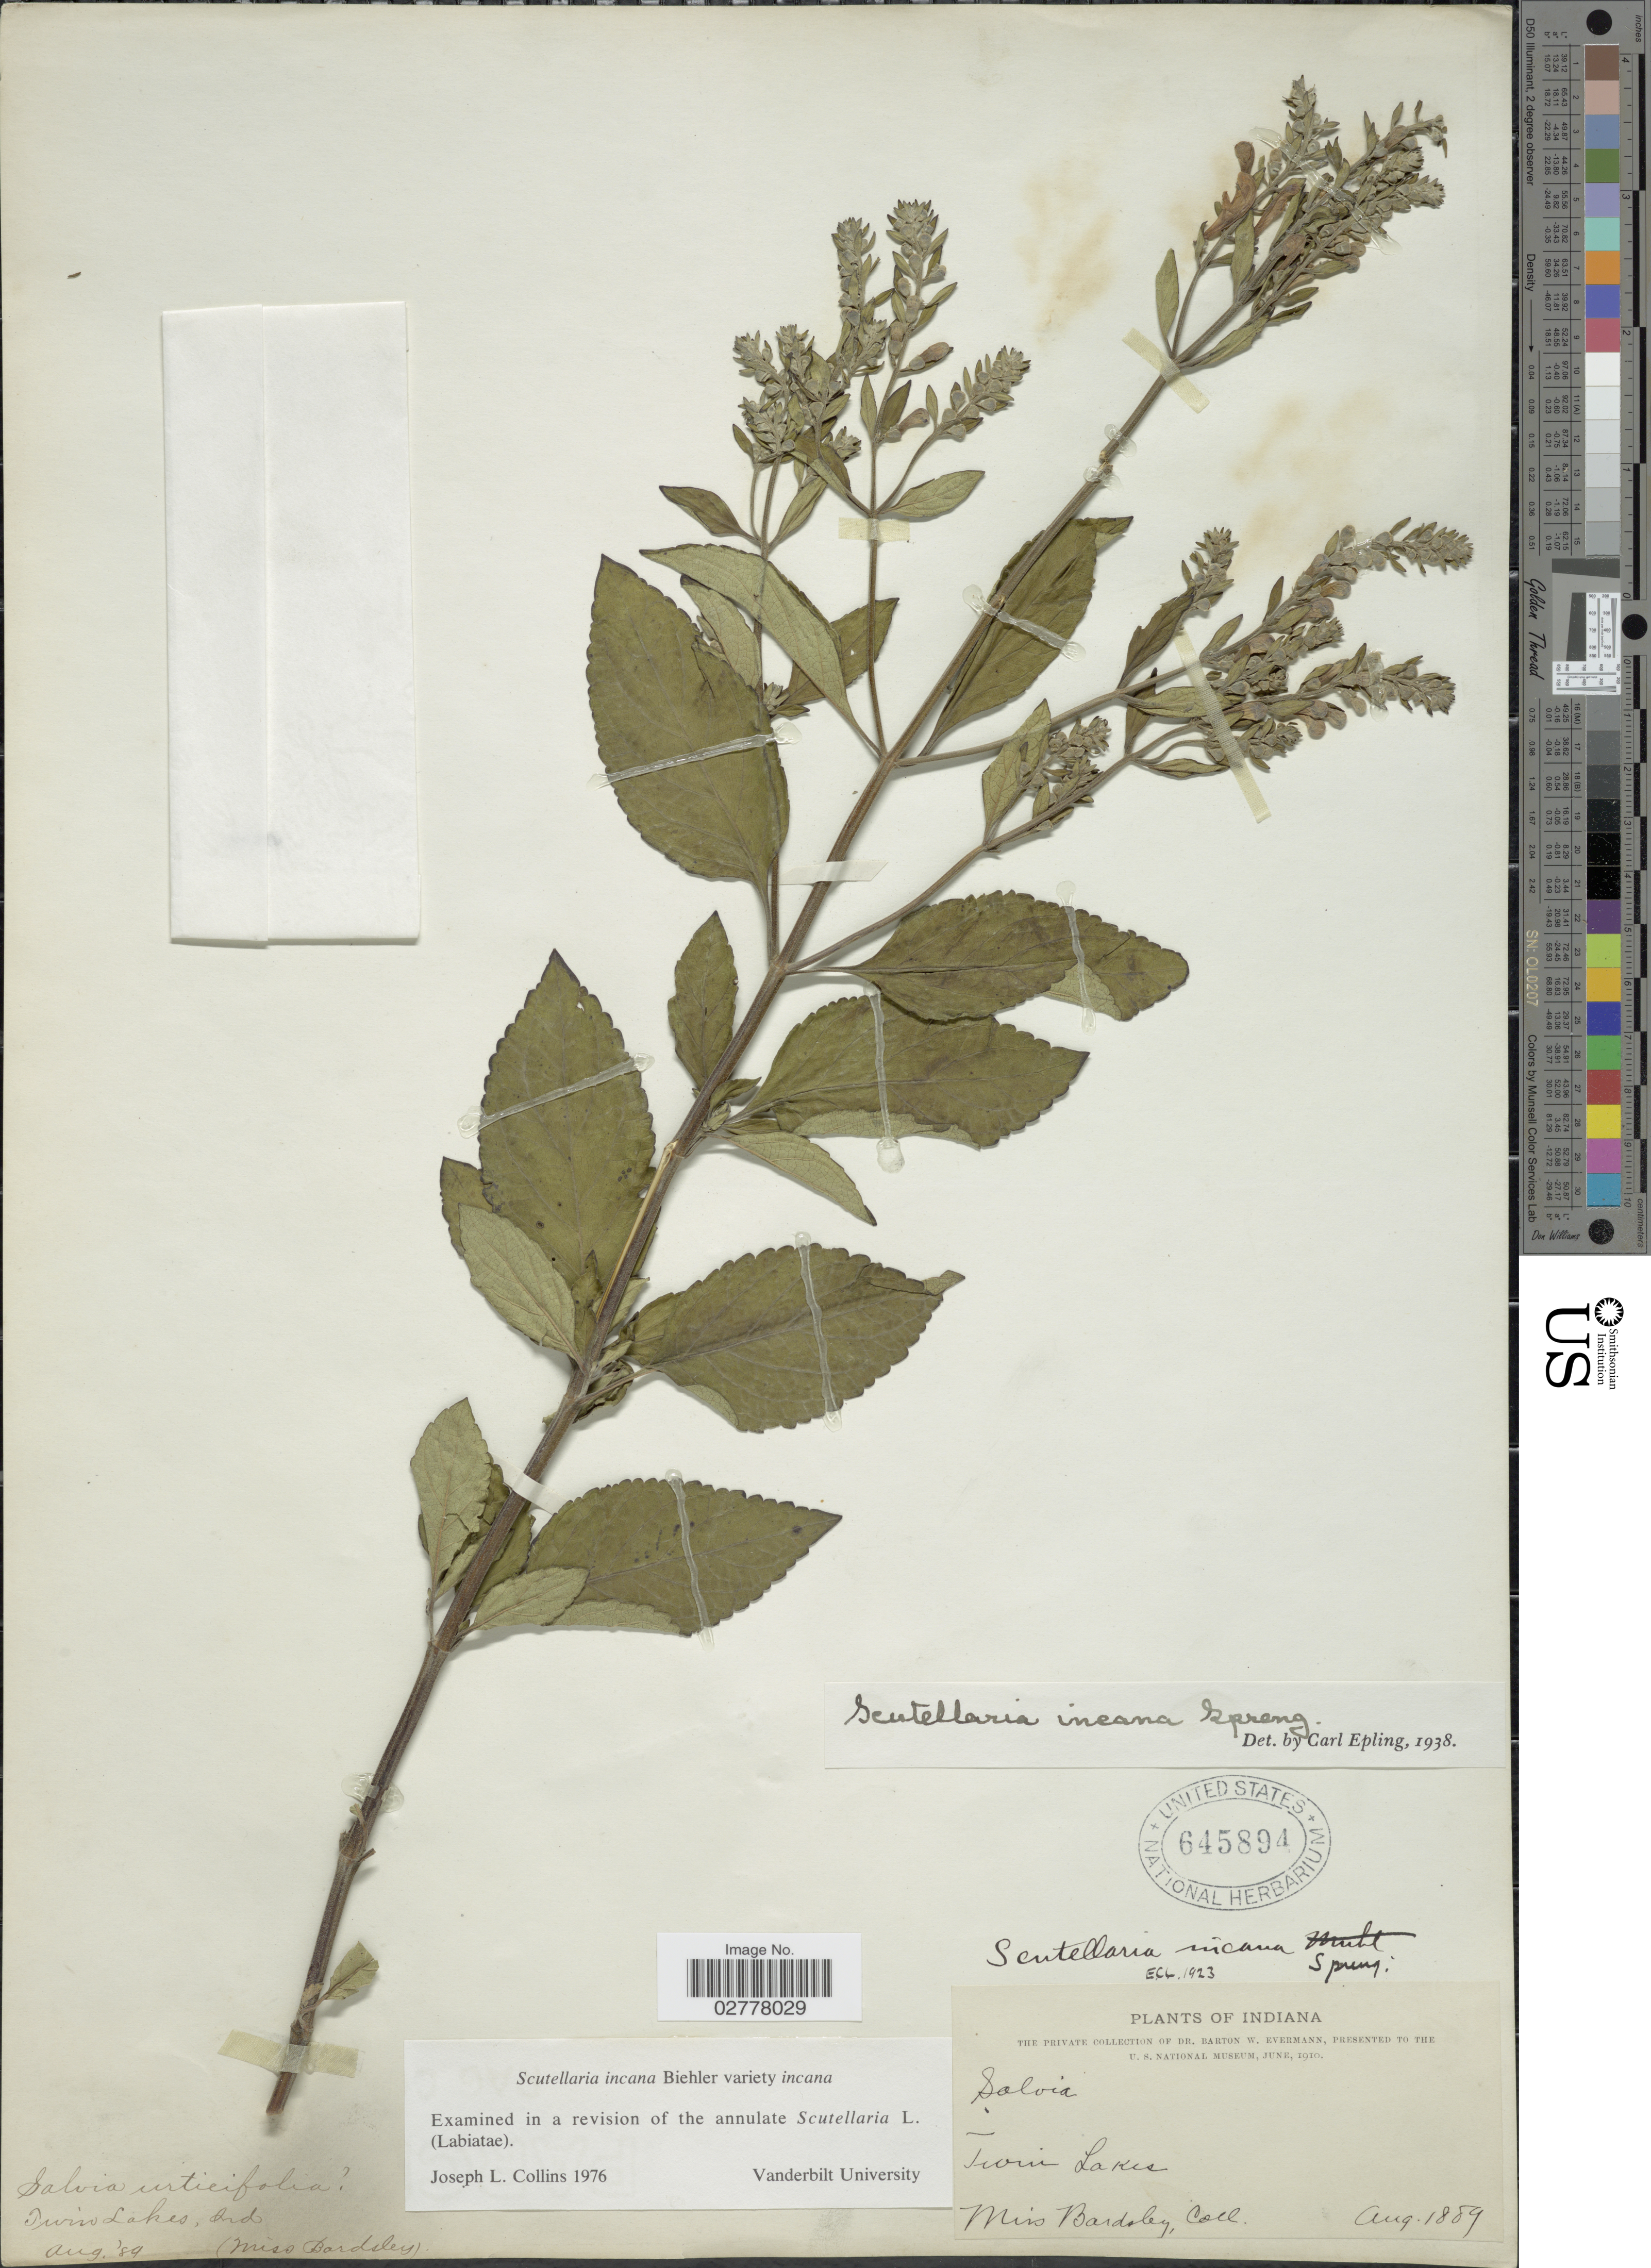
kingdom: Plantae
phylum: Tracheophyta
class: Magnoliopsida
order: Lamiales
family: Lamiaceae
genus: Scutellaria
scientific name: Scutellaria incana var. incana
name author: Biehler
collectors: Bardsley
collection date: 1809-08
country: United States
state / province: Indiana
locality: Twin Lakes.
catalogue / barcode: US 645894